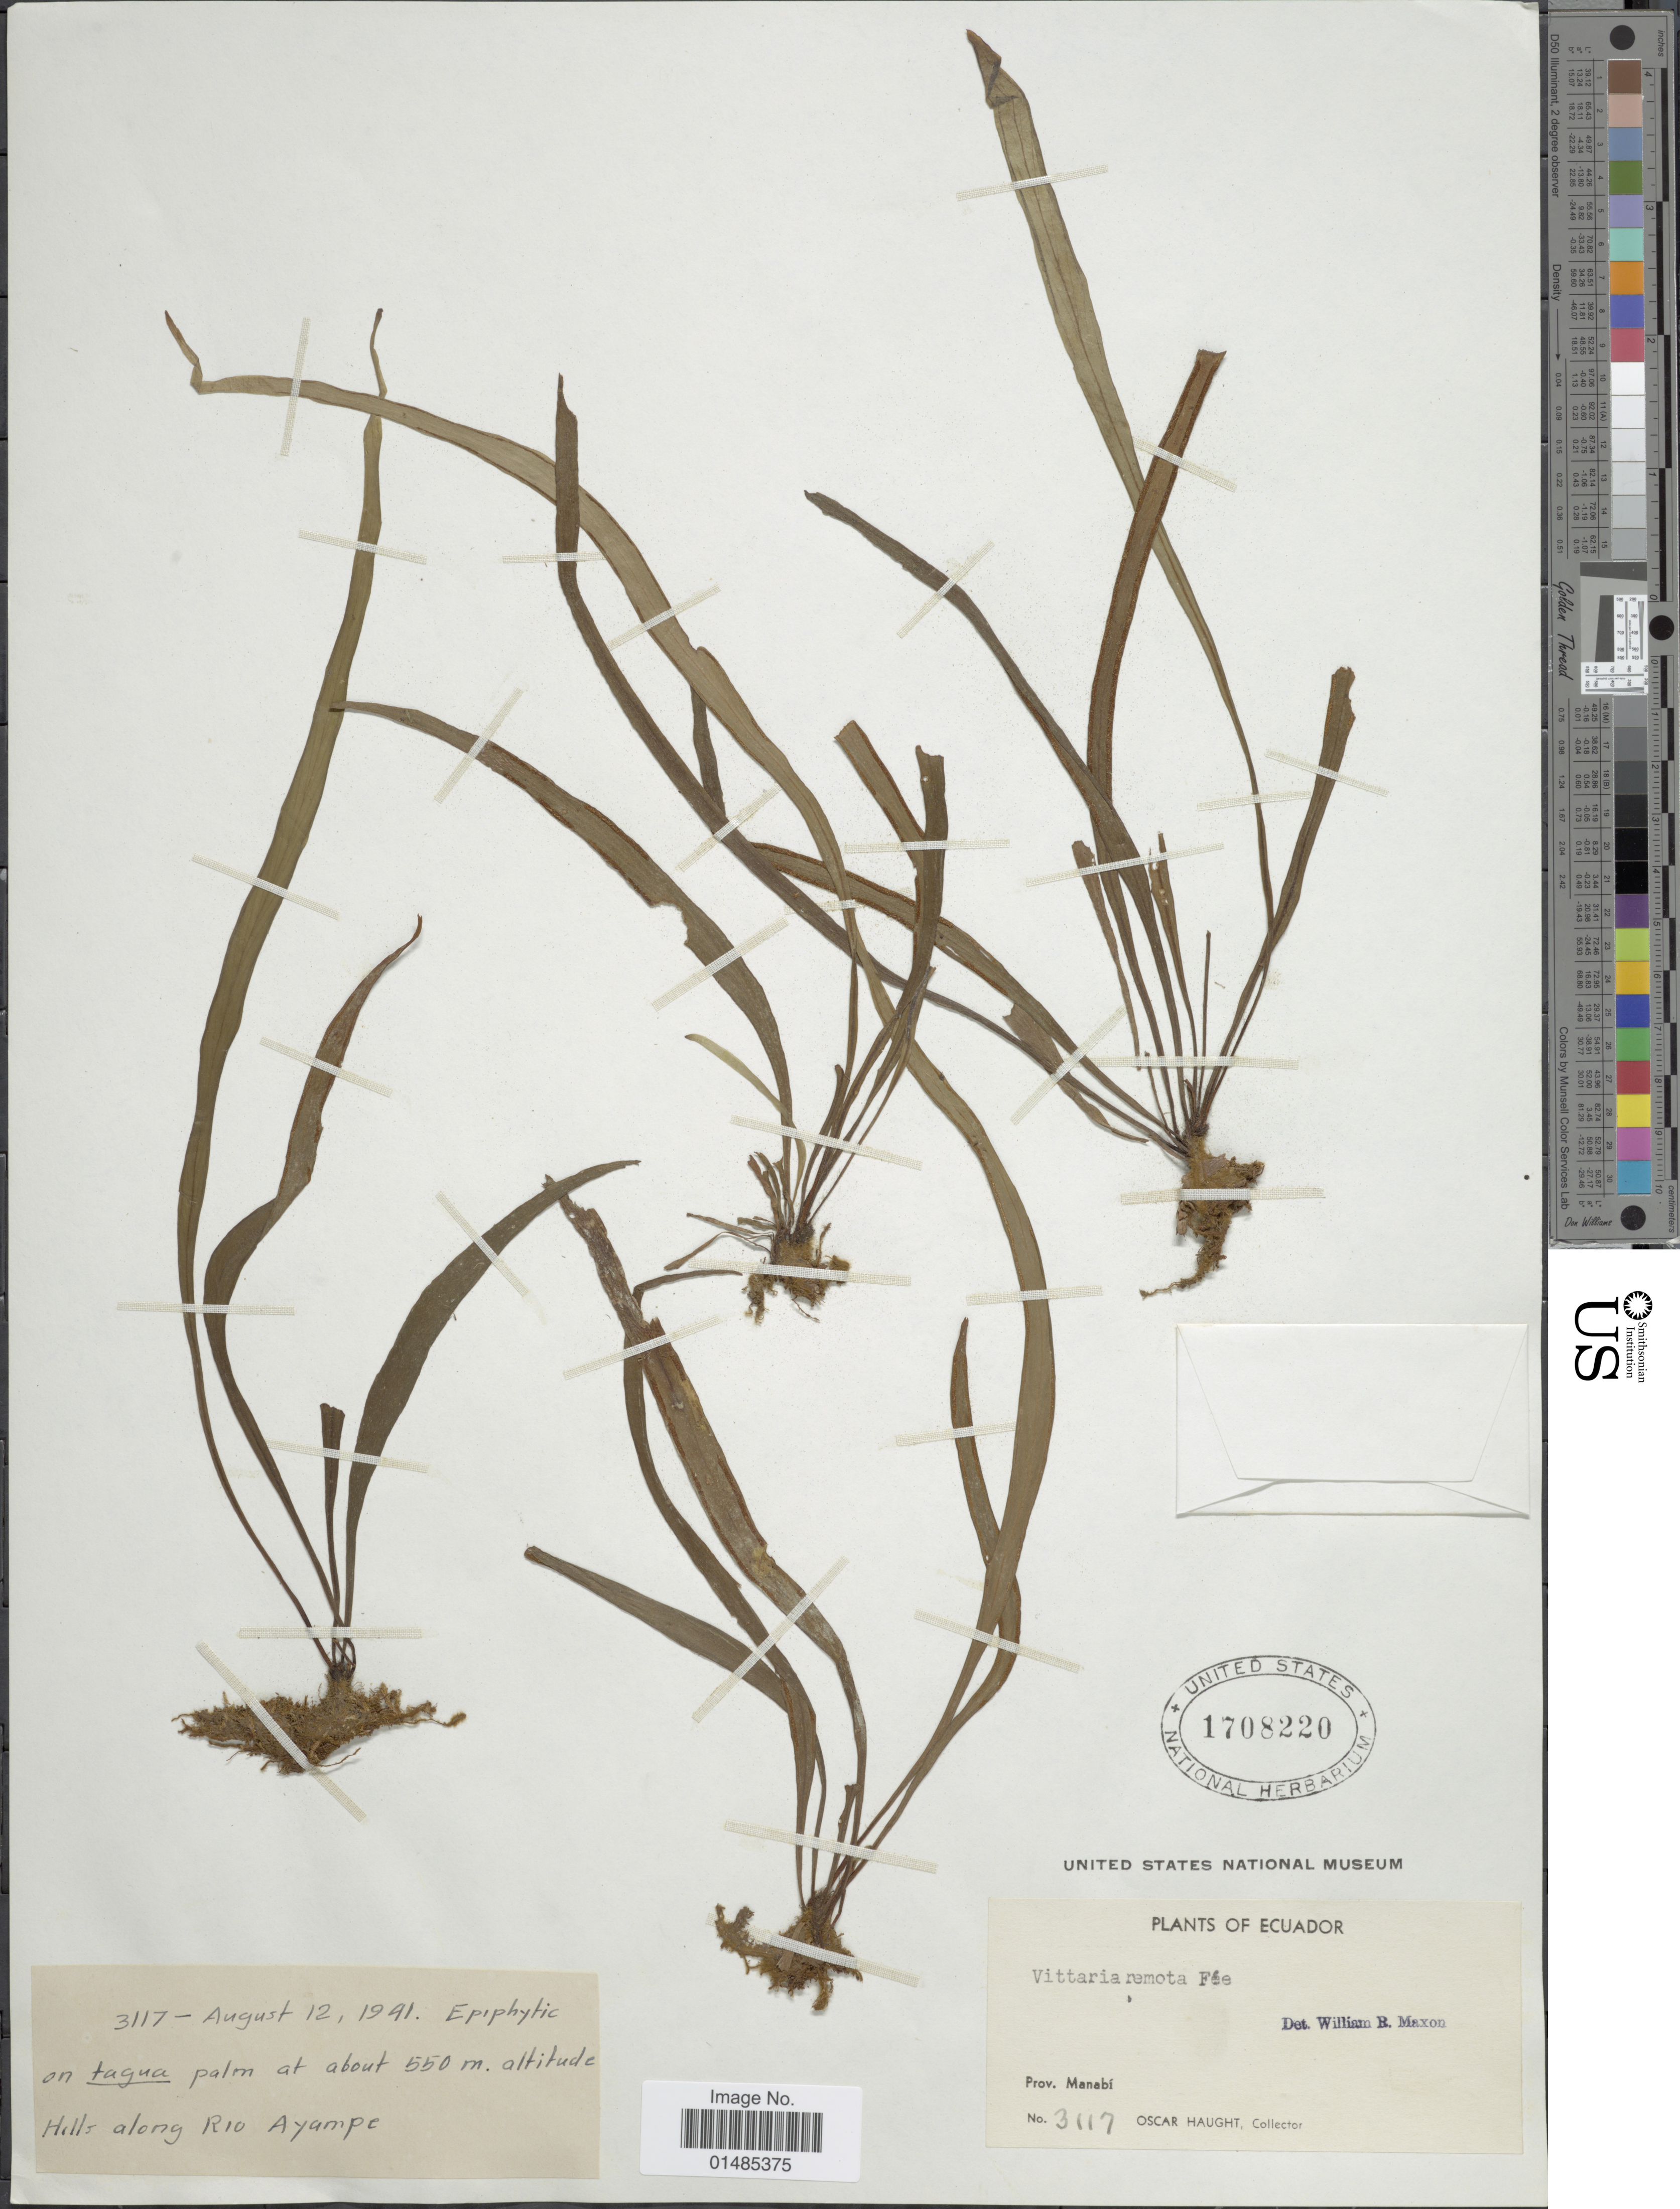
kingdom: Plantae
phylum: Tracheophyta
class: Polypodiopsida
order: Polypodiales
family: Pteridaceae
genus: Radiovittaria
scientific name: Radiovittaria remota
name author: (Fée) E.H. Crane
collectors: O. L. Haught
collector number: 3117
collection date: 1941-08-12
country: Ecuador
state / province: Manabí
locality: Hills along Rio Ayampe.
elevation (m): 550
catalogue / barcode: US 1708220